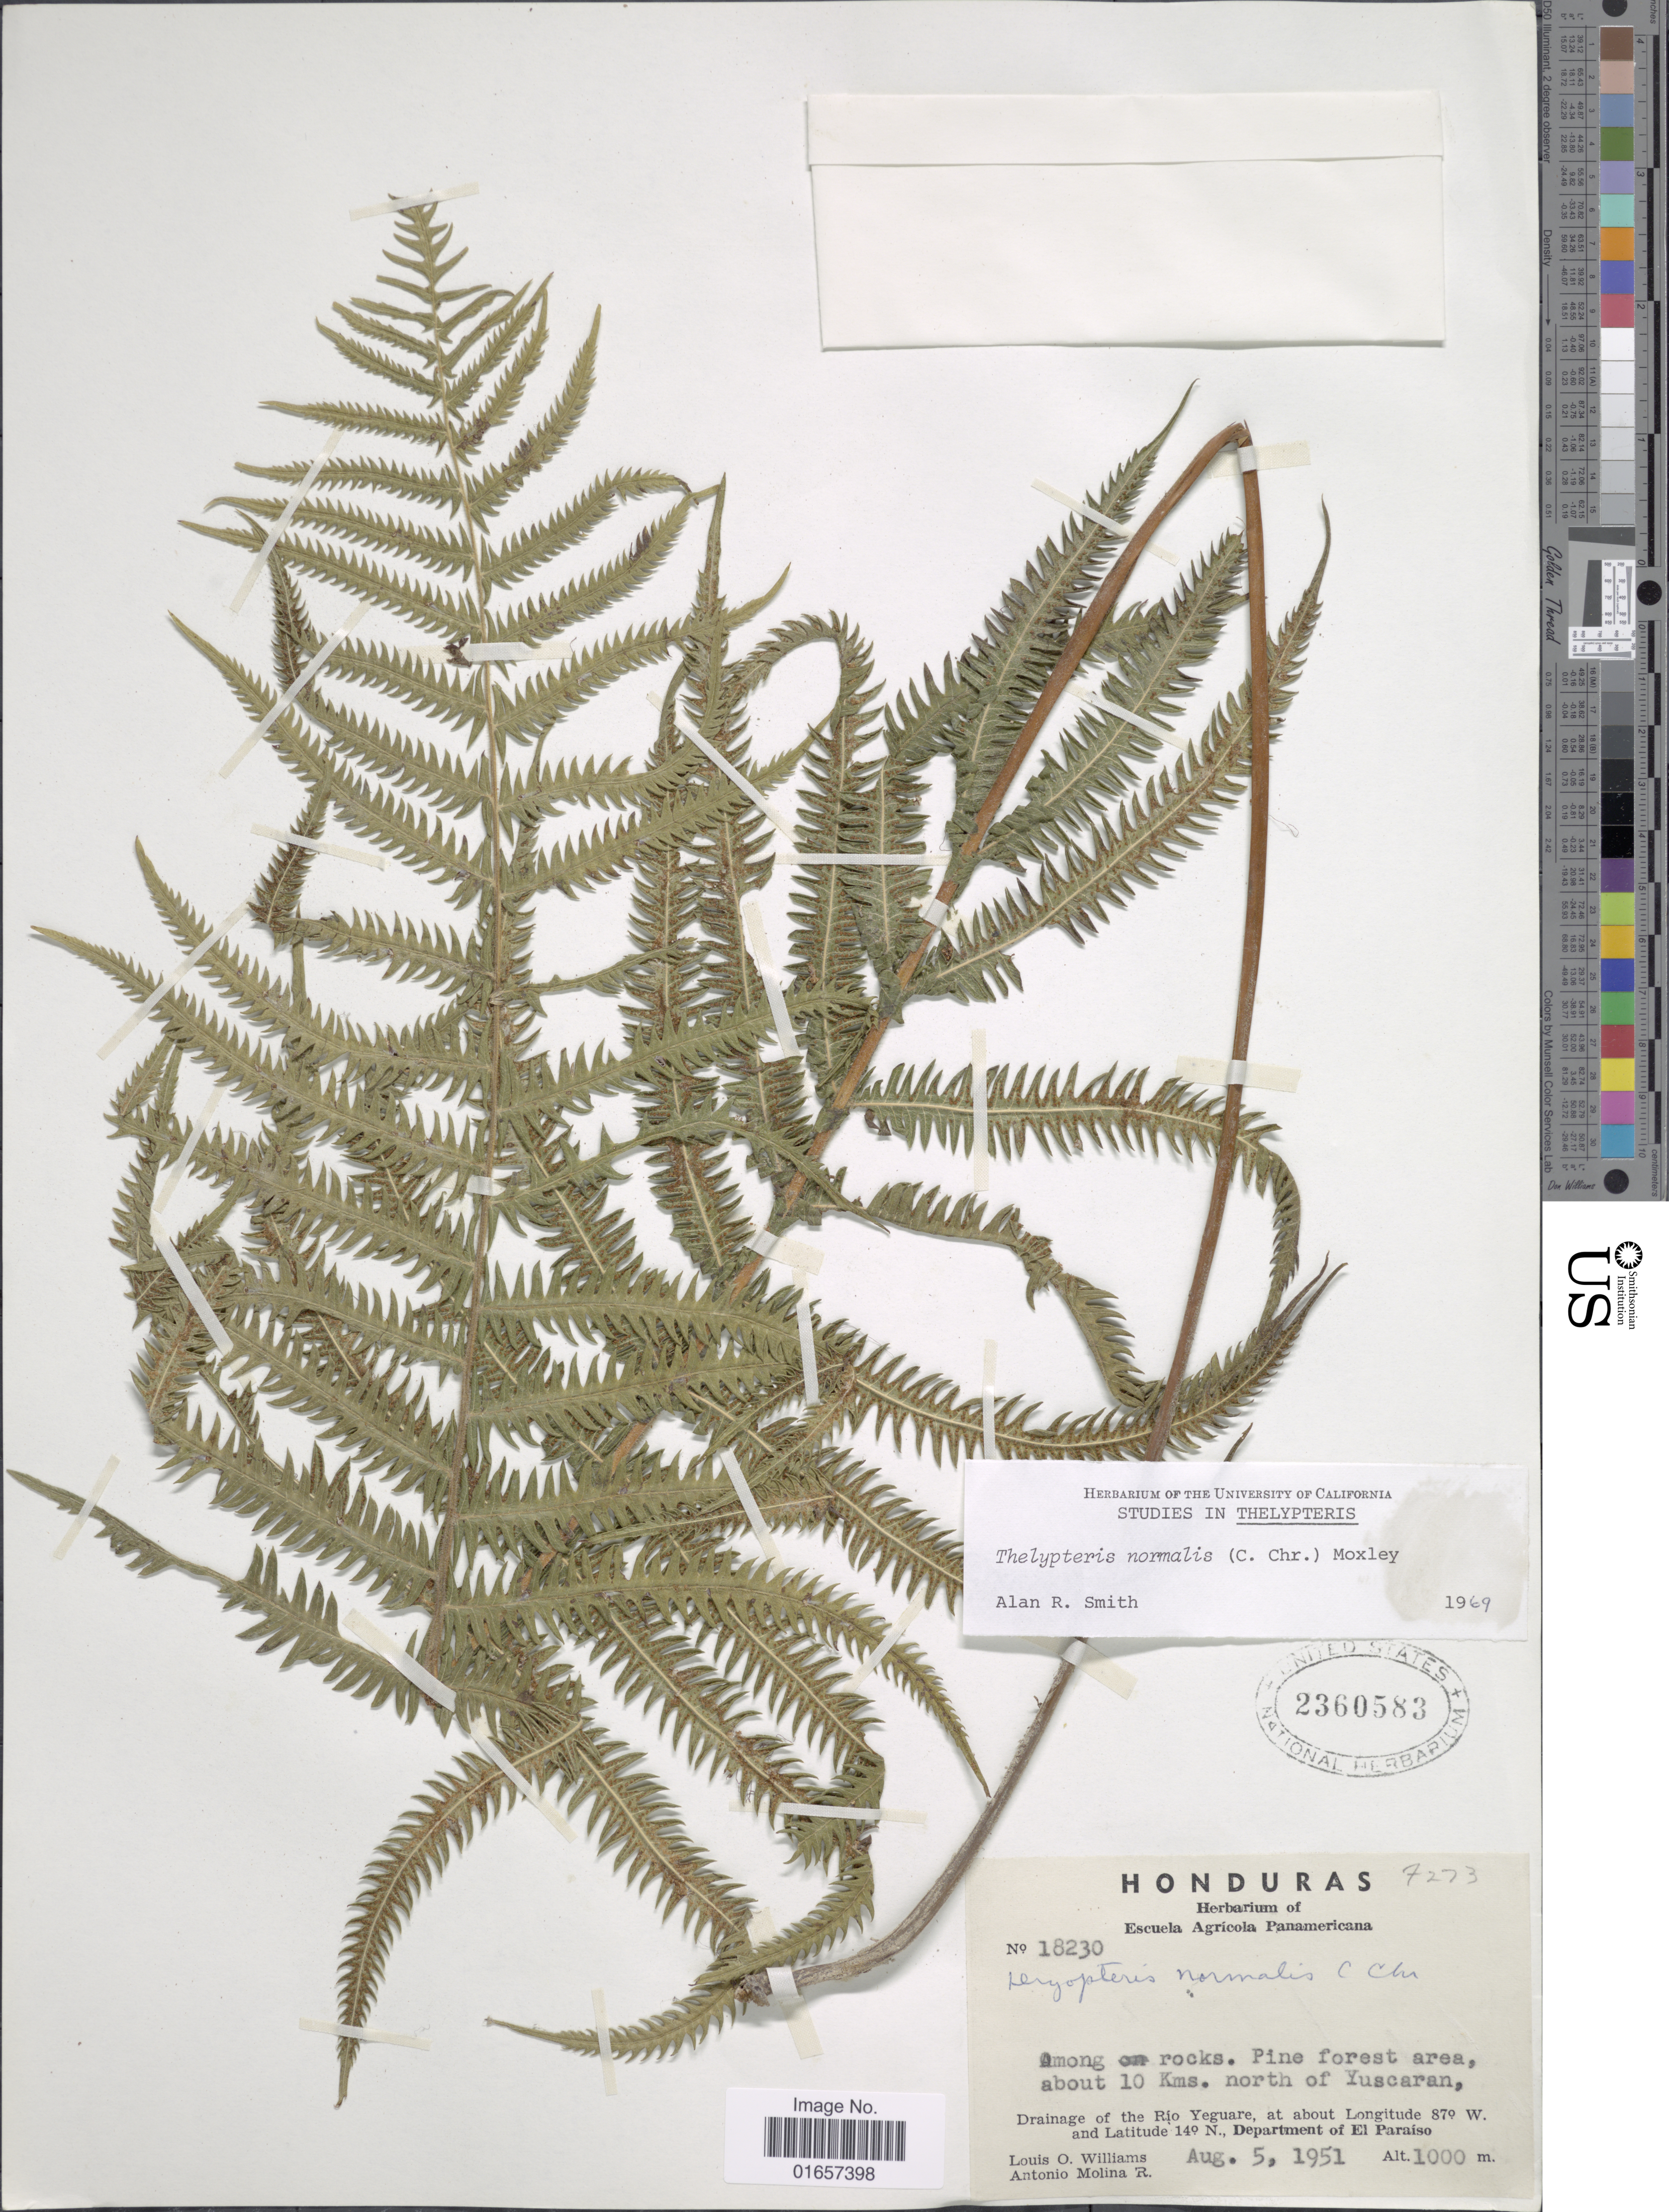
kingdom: Plantae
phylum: Tracheophyta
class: Polypodiopsida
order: Polypodiales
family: Thelypteridaceae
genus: Christella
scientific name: Christella kunthii comb. ined.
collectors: L. O. Williams & A. Molina R.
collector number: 18230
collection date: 1951-08-05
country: Honduras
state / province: El Paraíso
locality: Honduras, Among on rocks, Pine forest area, about 10 Kms. north of Yuscaran, Drainage of the Rio Yeguare. Department of El Paraíso.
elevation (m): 1000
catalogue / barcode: US 2360583